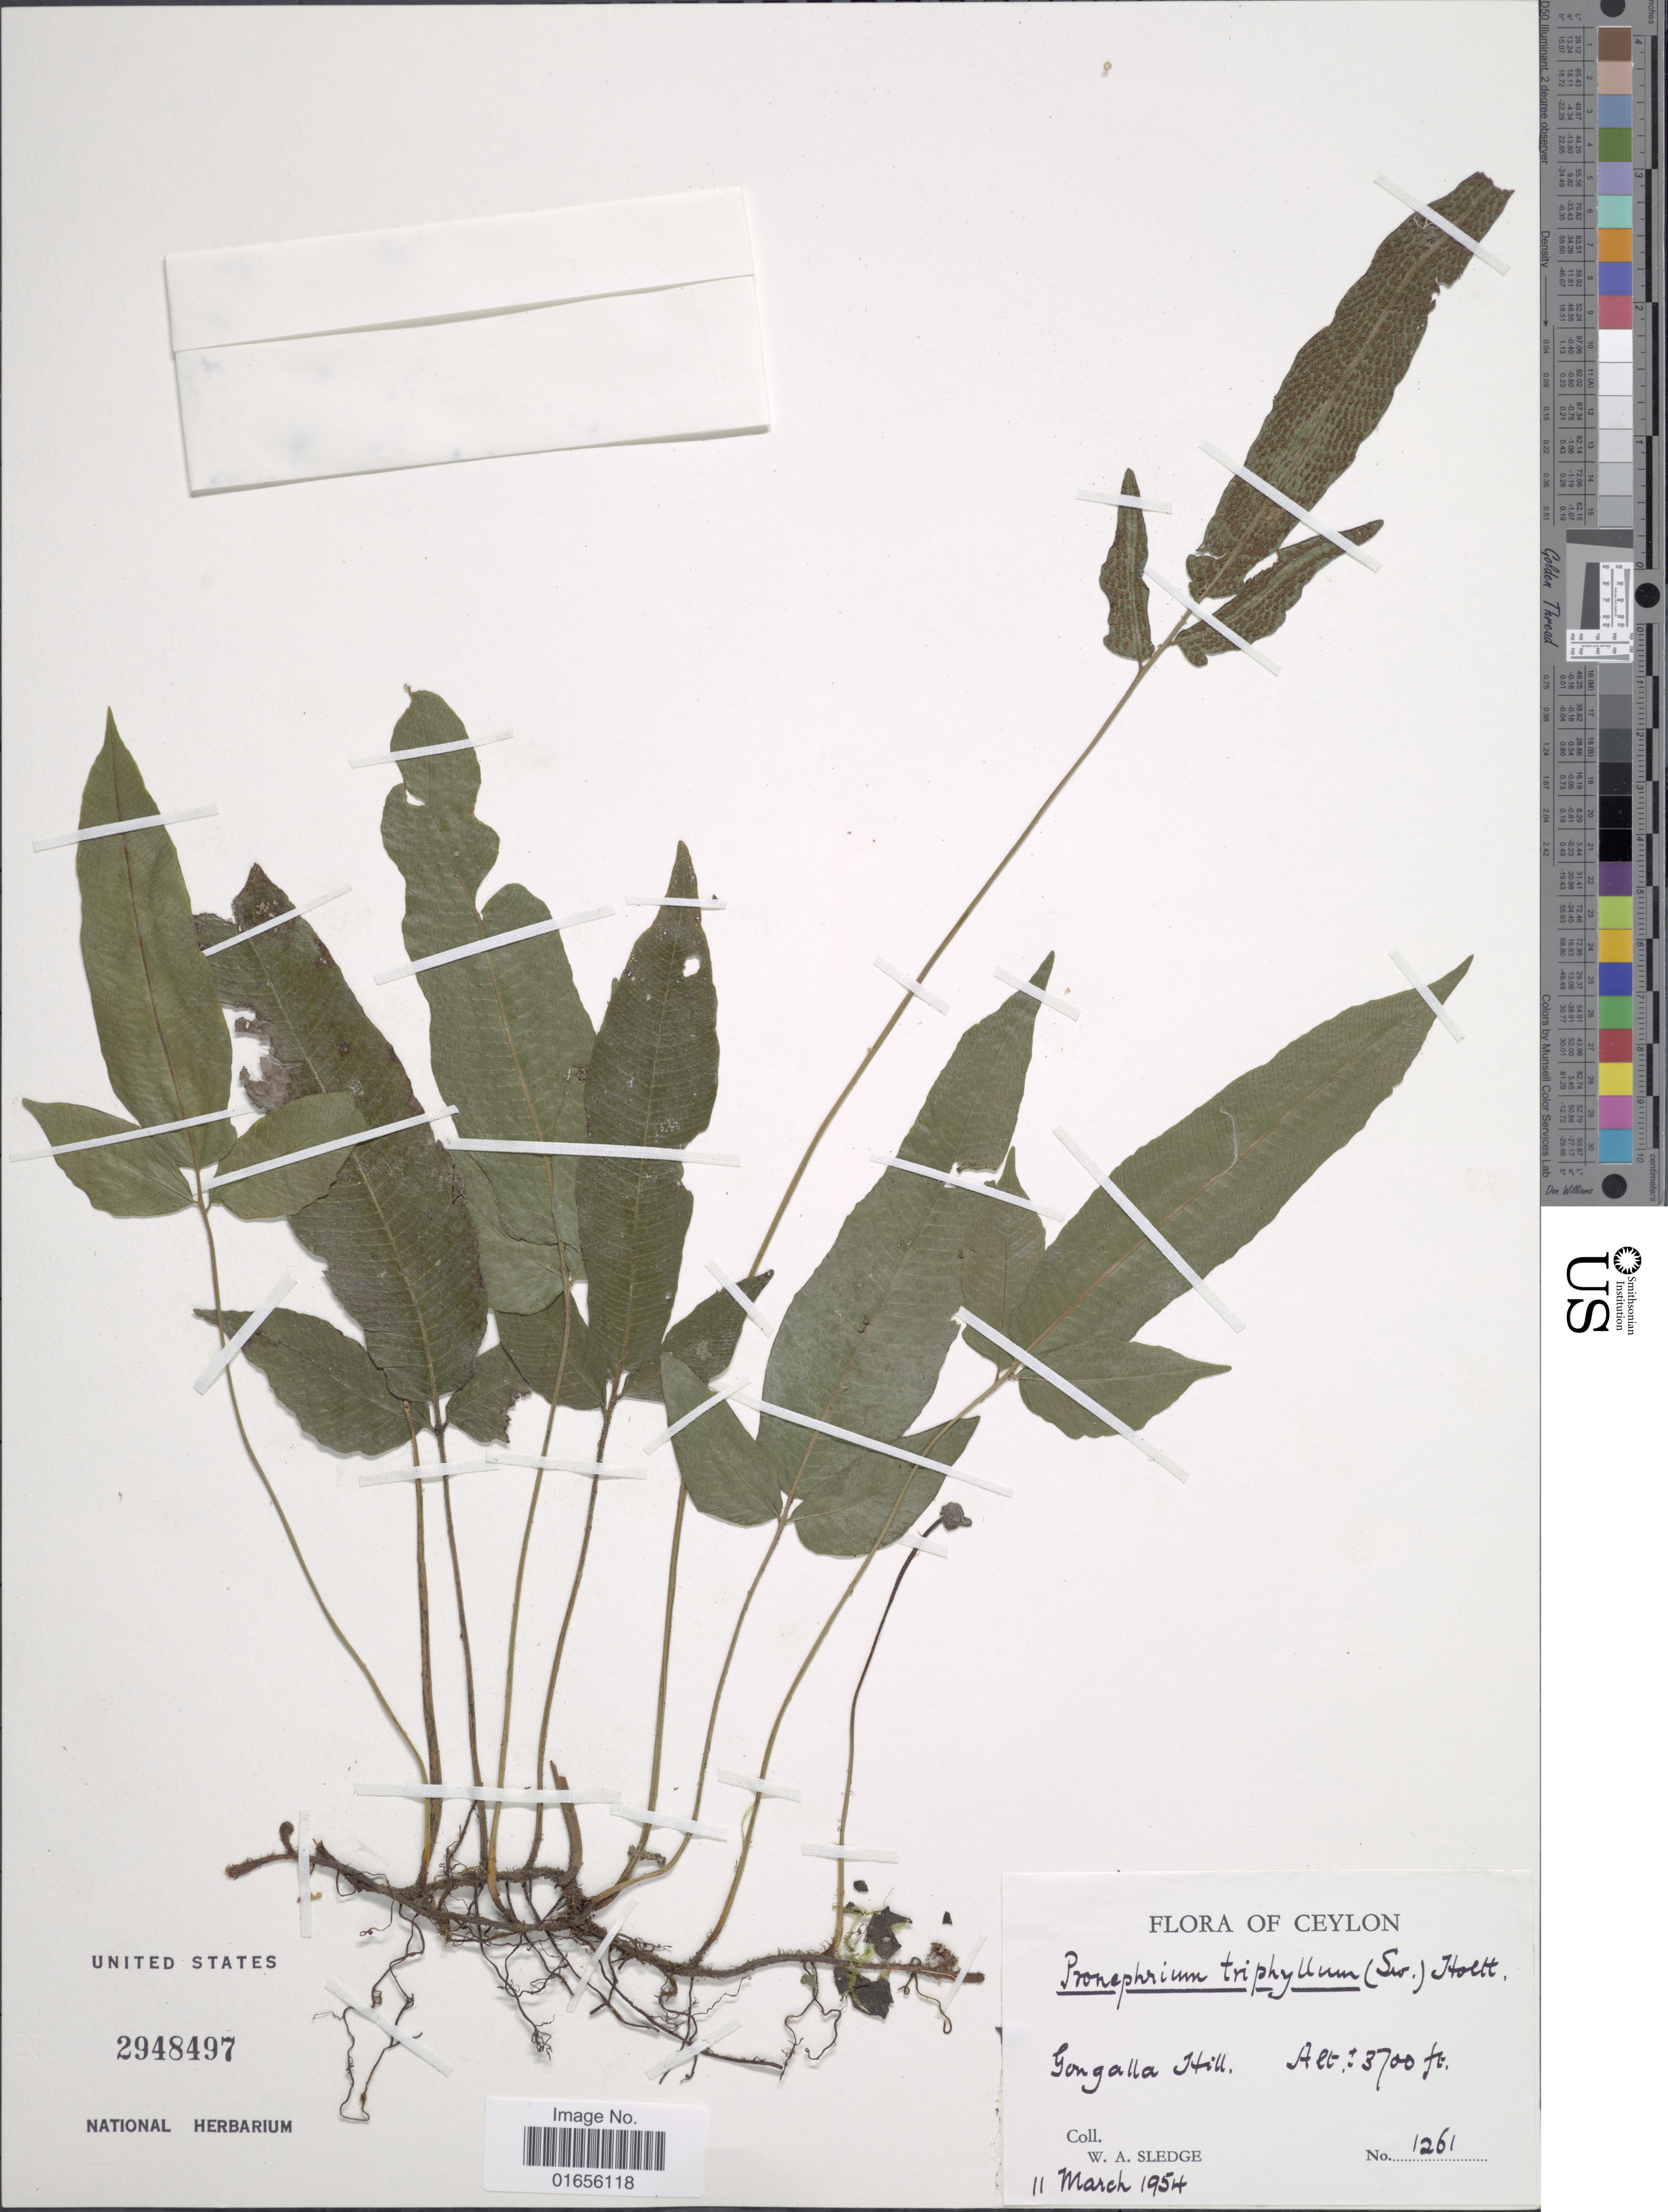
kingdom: Plantae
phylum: Tracheophyta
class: Polypodiopsida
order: Polypodiales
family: Thelypteridaceae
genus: Pronephrium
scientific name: Pronephrium triphyllum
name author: (Sw.) Holttum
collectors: W. A. Sledge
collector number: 1261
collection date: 1954-03-11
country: Sri Lanka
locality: Ceylon, Gongalla Hill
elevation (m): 1128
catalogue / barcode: US 2948497